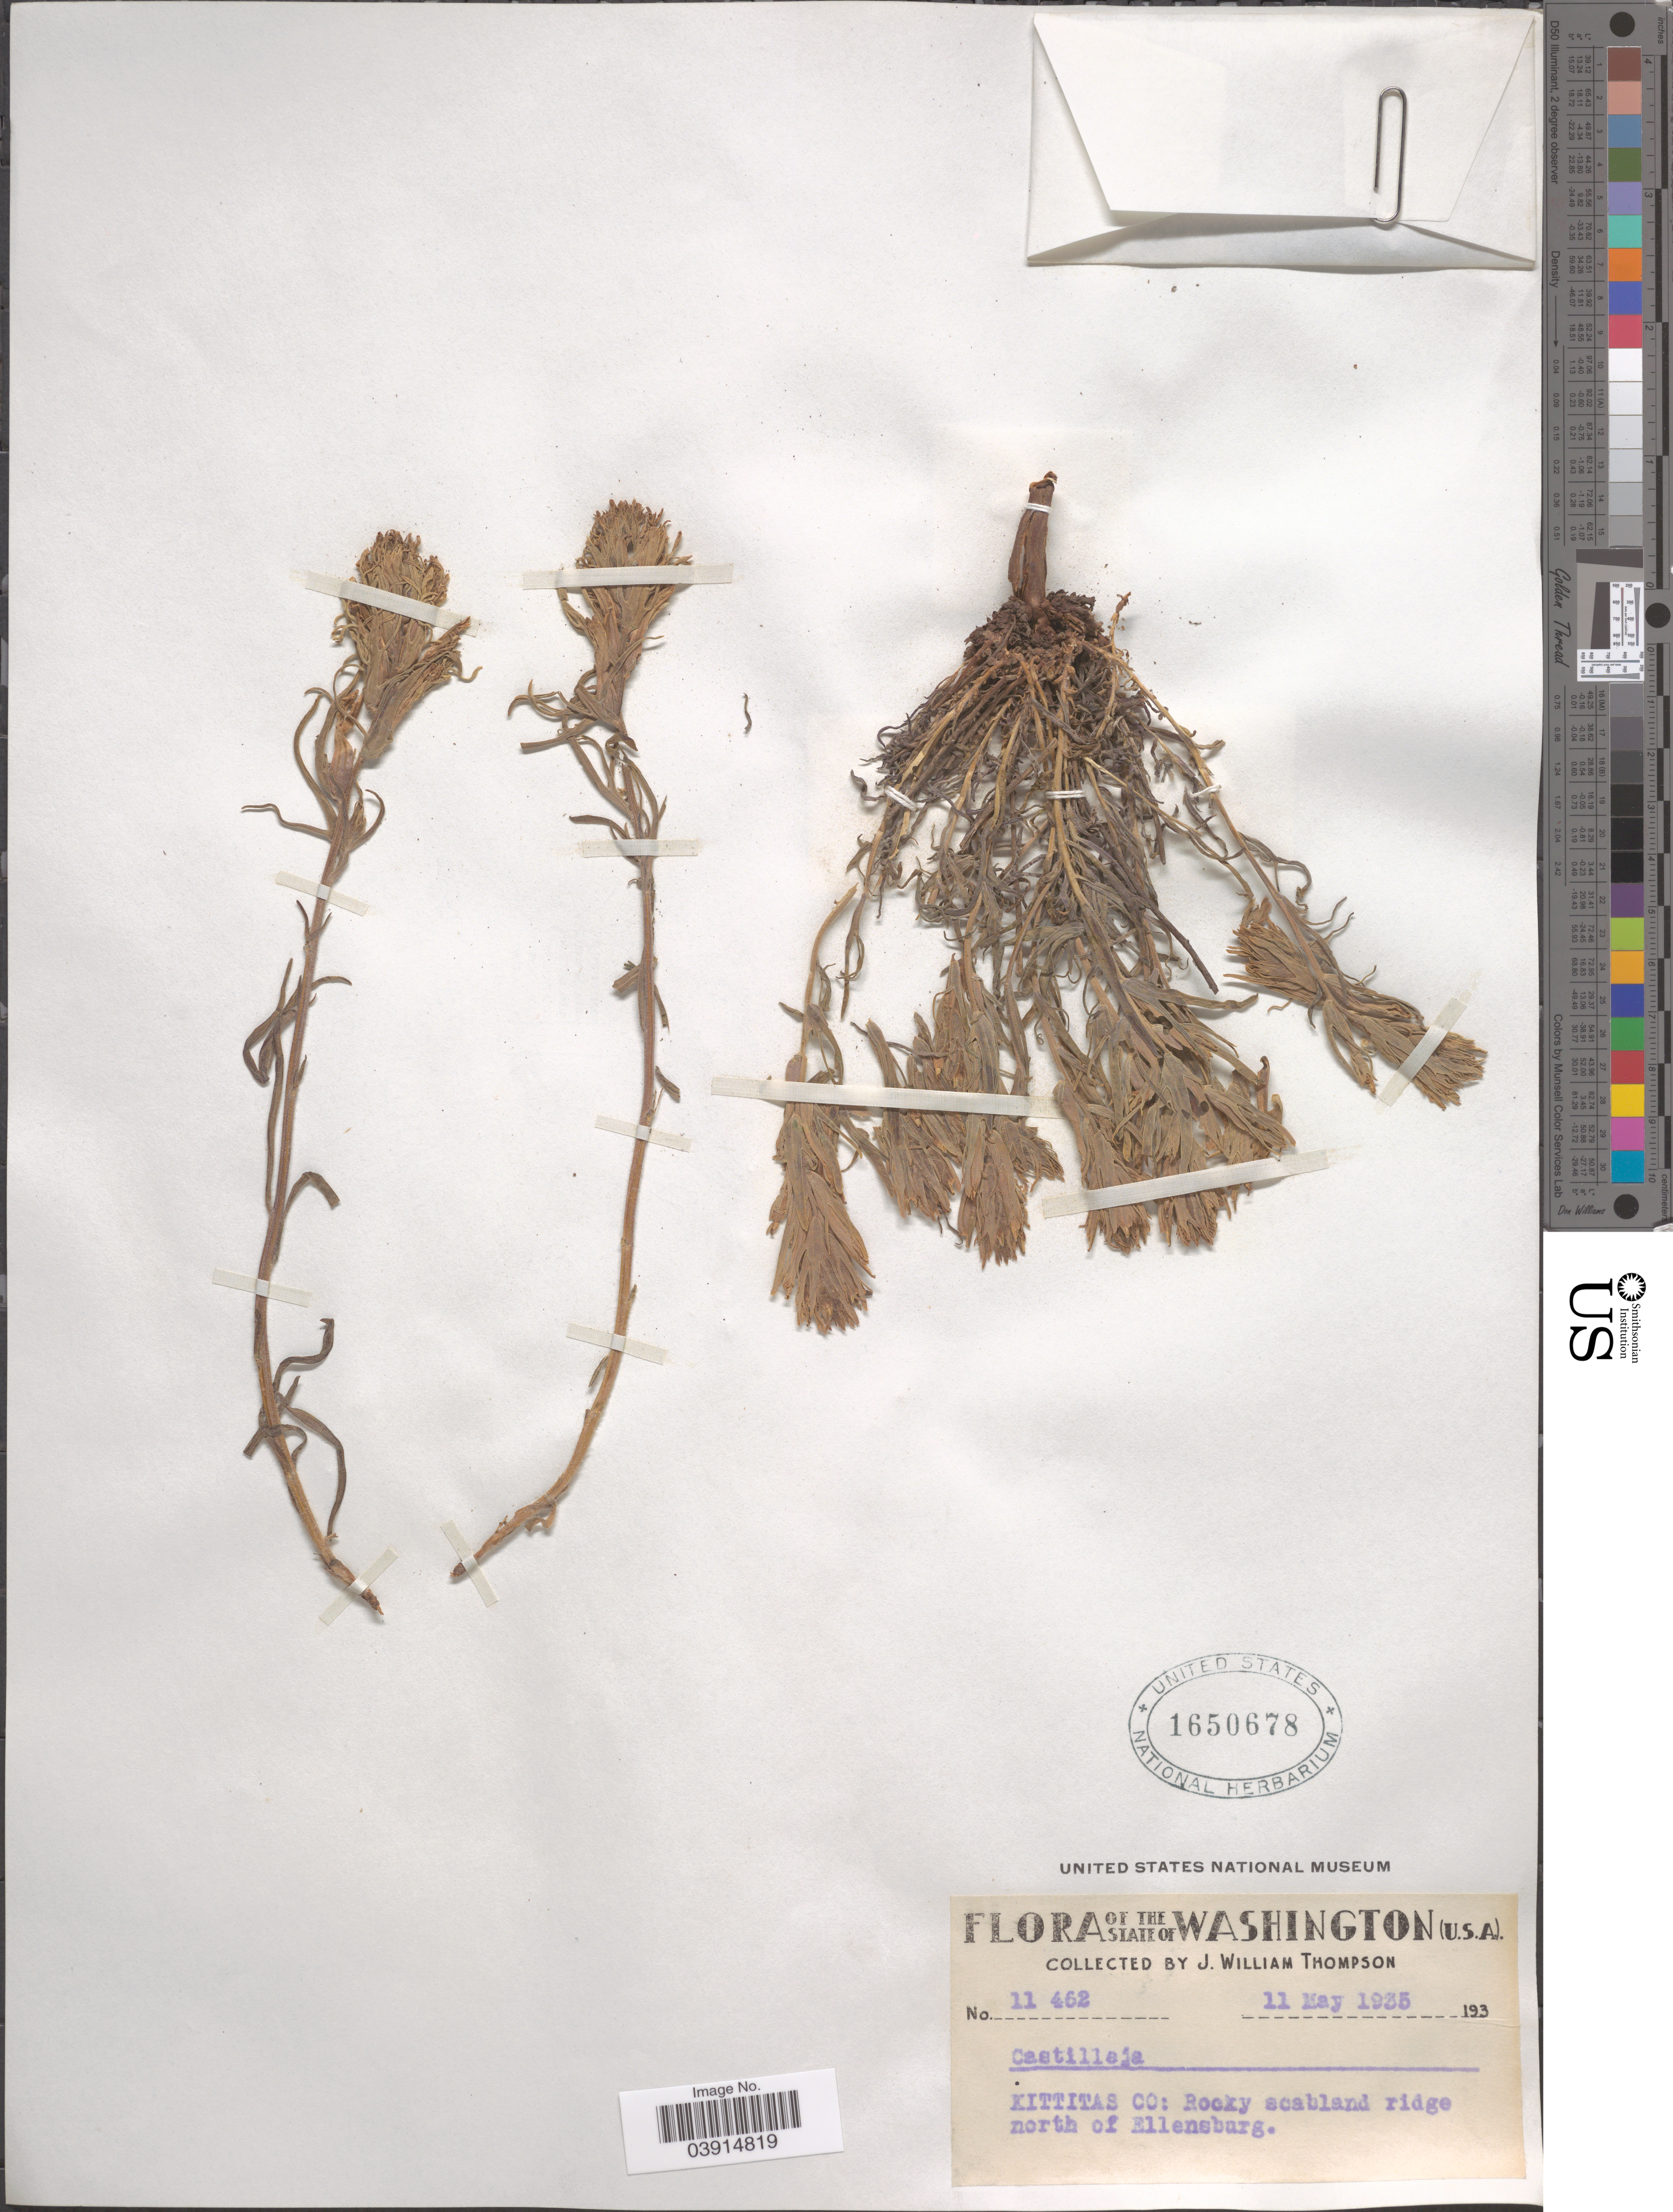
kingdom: Plantae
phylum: Tracheophyta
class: Magnoliopsida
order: Lamiales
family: Orobanchaceae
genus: Castilleja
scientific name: Castilleja sp.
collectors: J. W. Thompson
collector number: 11462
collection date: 1935-05-11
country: United States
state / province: Washington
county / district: Kittitas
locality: Kittitas Co: Rocky scabland ridge north of Ellensburg.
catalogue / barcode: US 1650678